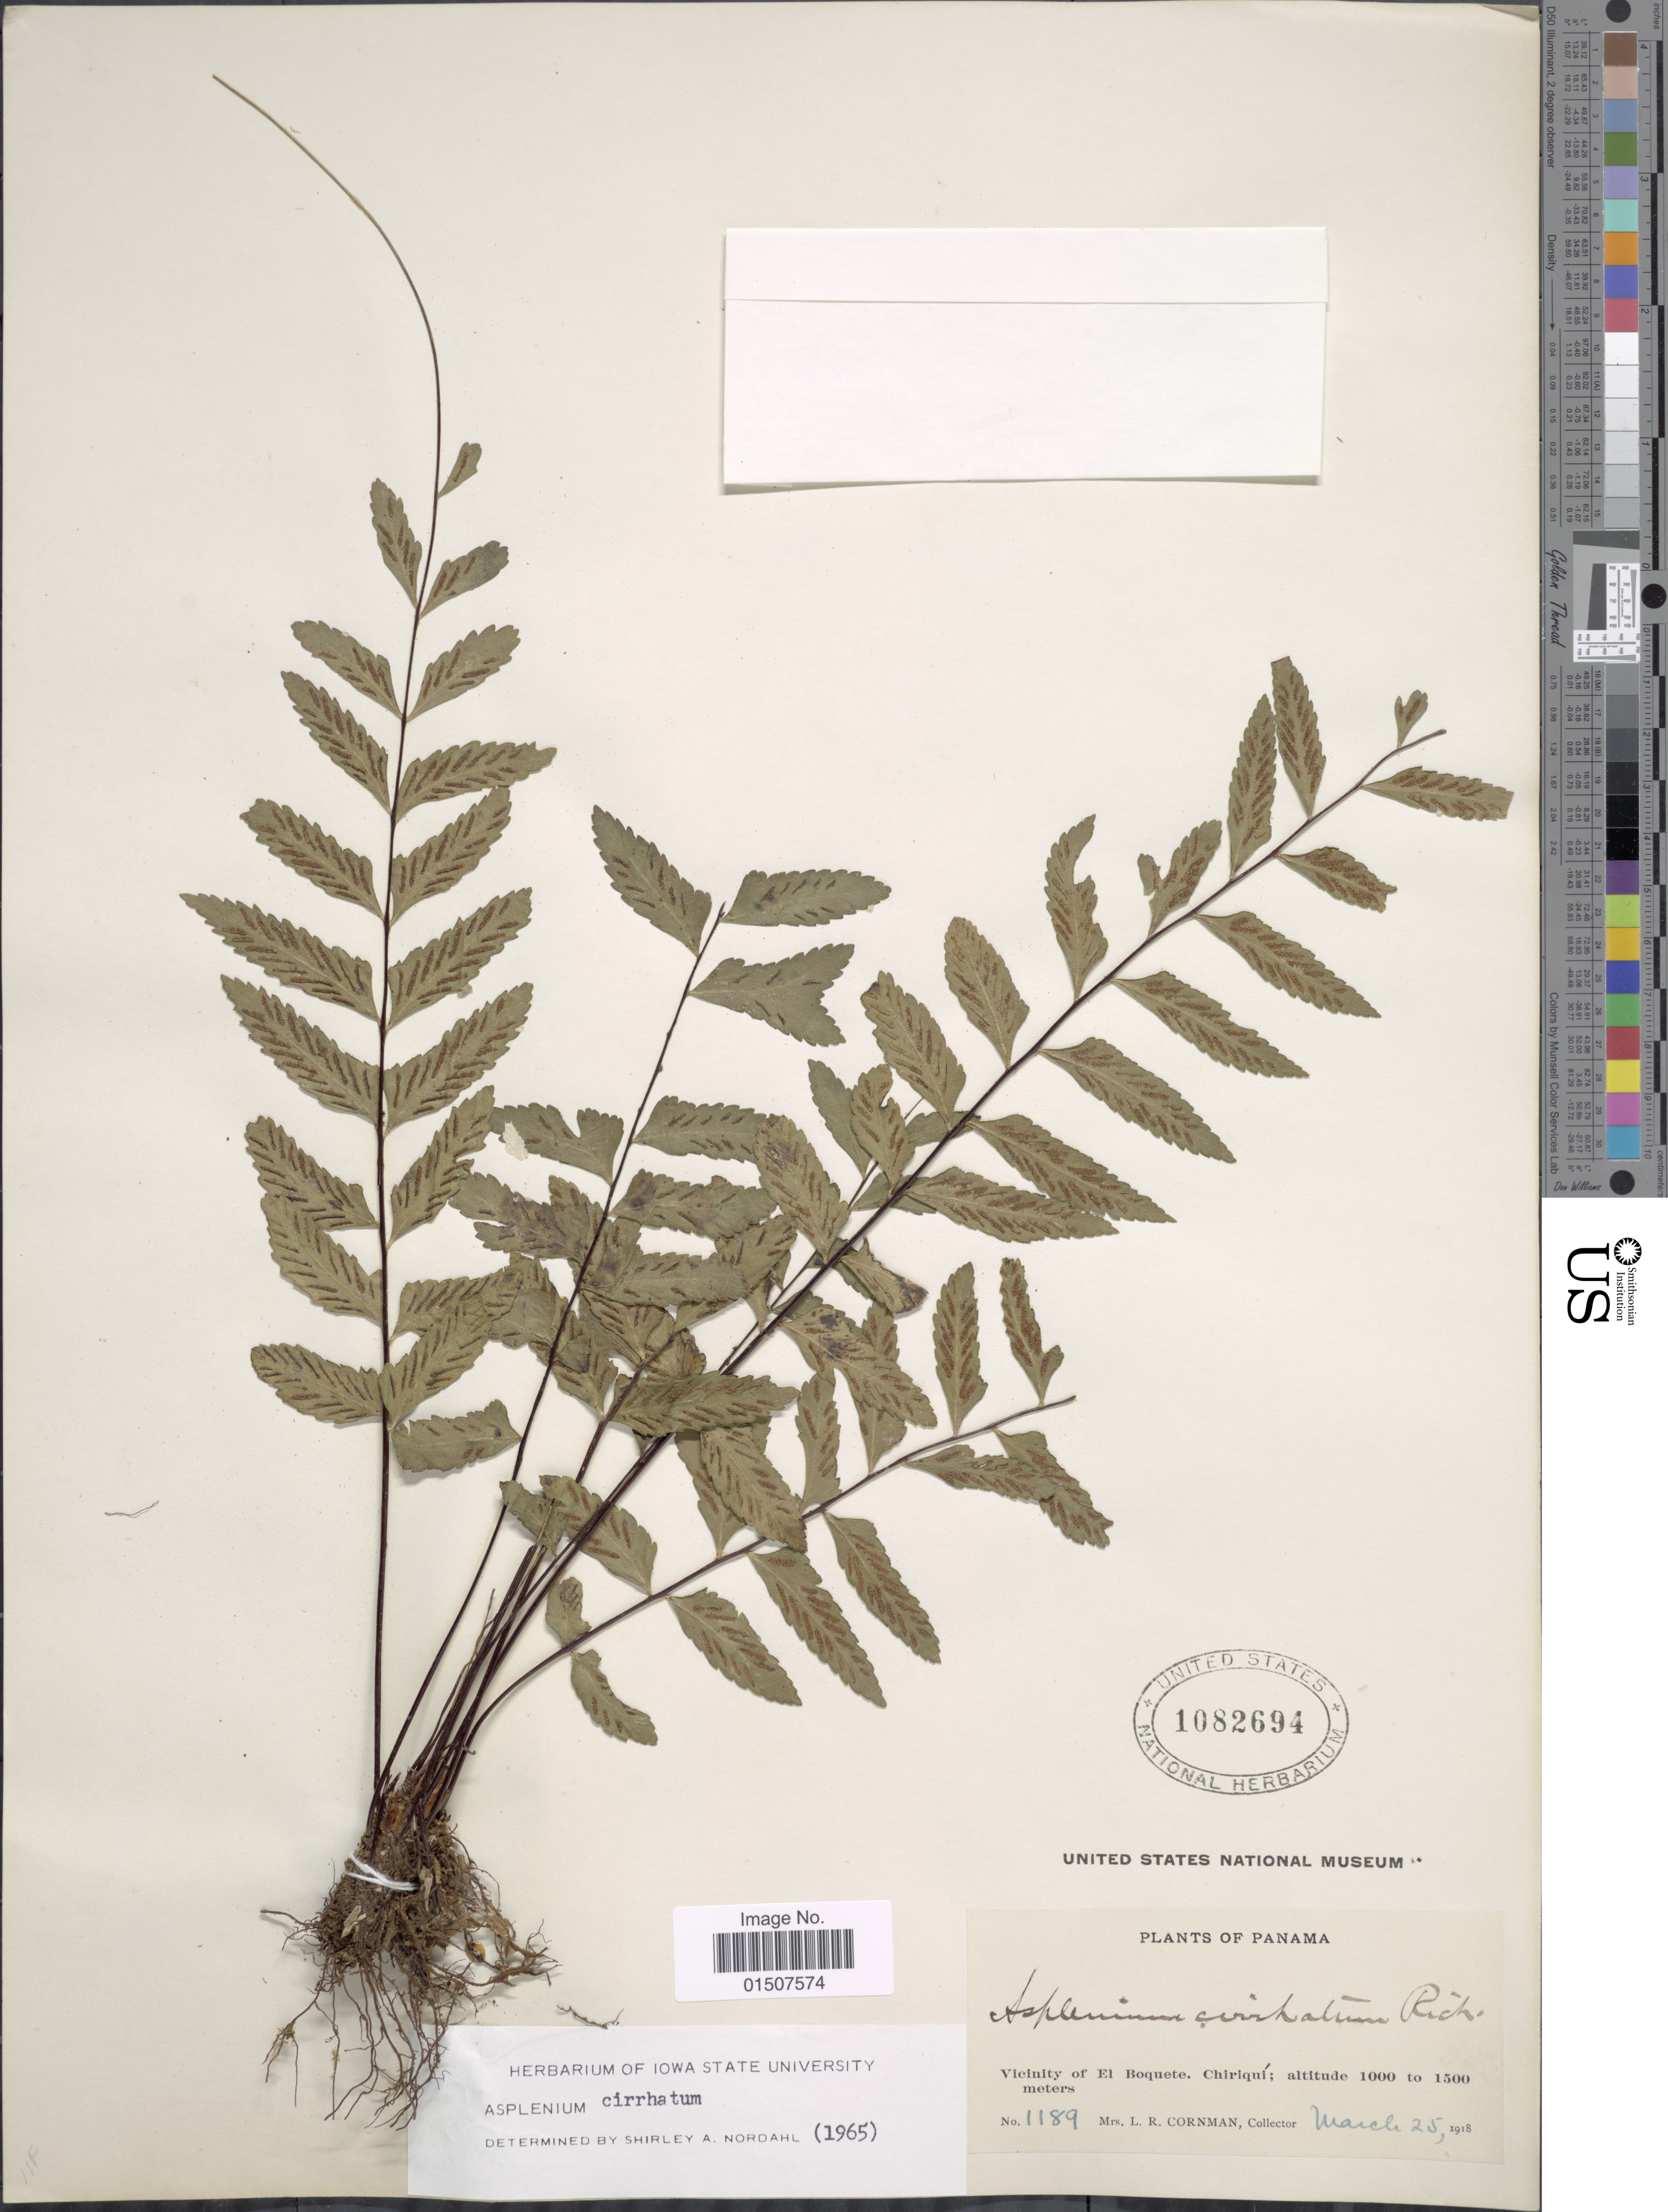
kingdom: Plantae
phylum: Tracheophyta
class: Polypodiopsida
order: Polypodiales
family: Aspleniaceae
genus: Asplenium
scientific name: Asplenium radicans var. cirrhatum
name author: (Rich. ex Willd.) Rosenst.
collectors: L. Cornman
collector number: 1189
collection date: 1918-03-25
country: Panama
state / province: Chiriqui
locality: Vicinity of El Boquete. Chiriqui.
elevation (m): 1000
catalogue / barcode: US 1082694